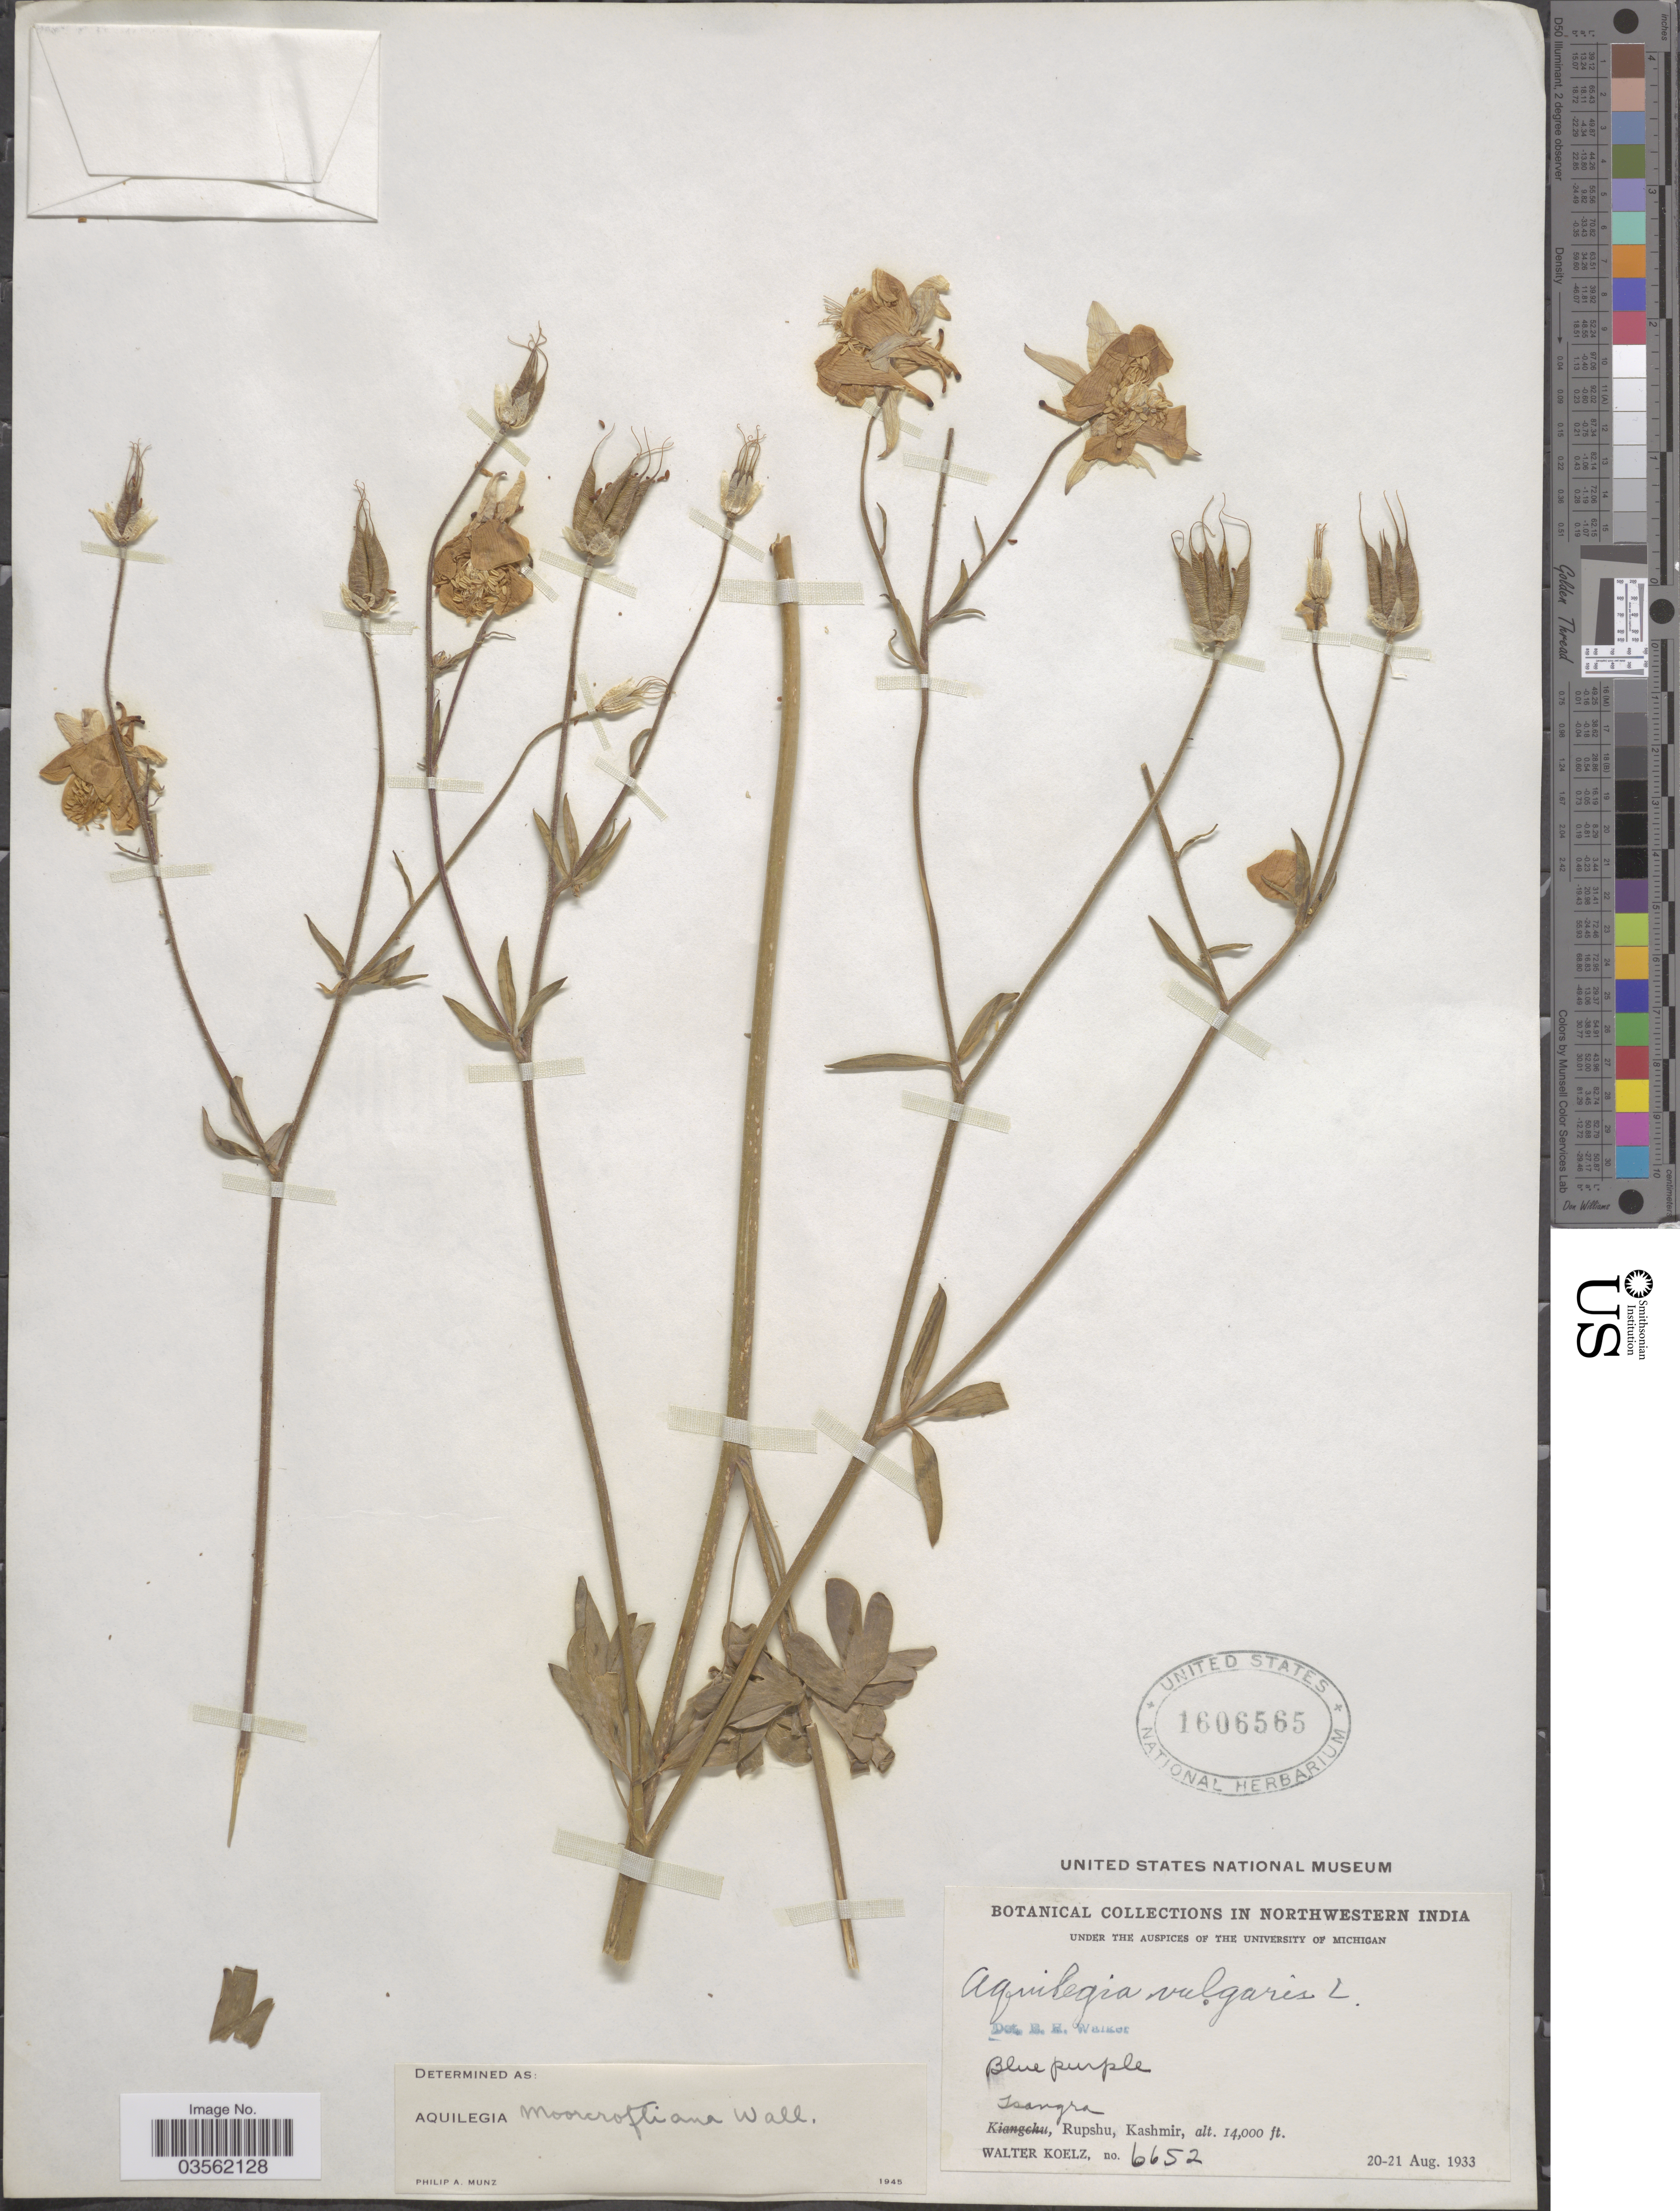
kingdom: Plantae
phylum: Tracheophyta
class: Magnoliopsida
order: Ranunculales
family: Ranunculaceae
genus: Aquilegia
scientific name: Aquilegia moorcroftiana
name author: Wall. ex Royle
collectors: W. N. Koelz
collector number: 6652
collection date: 1933-08-20/1933-08-21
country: India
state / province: Jammu and Kashmir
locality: Northwestern India. Tsangra, Rupshu, Kashmir.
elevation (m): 4267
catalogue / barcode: US 1606565